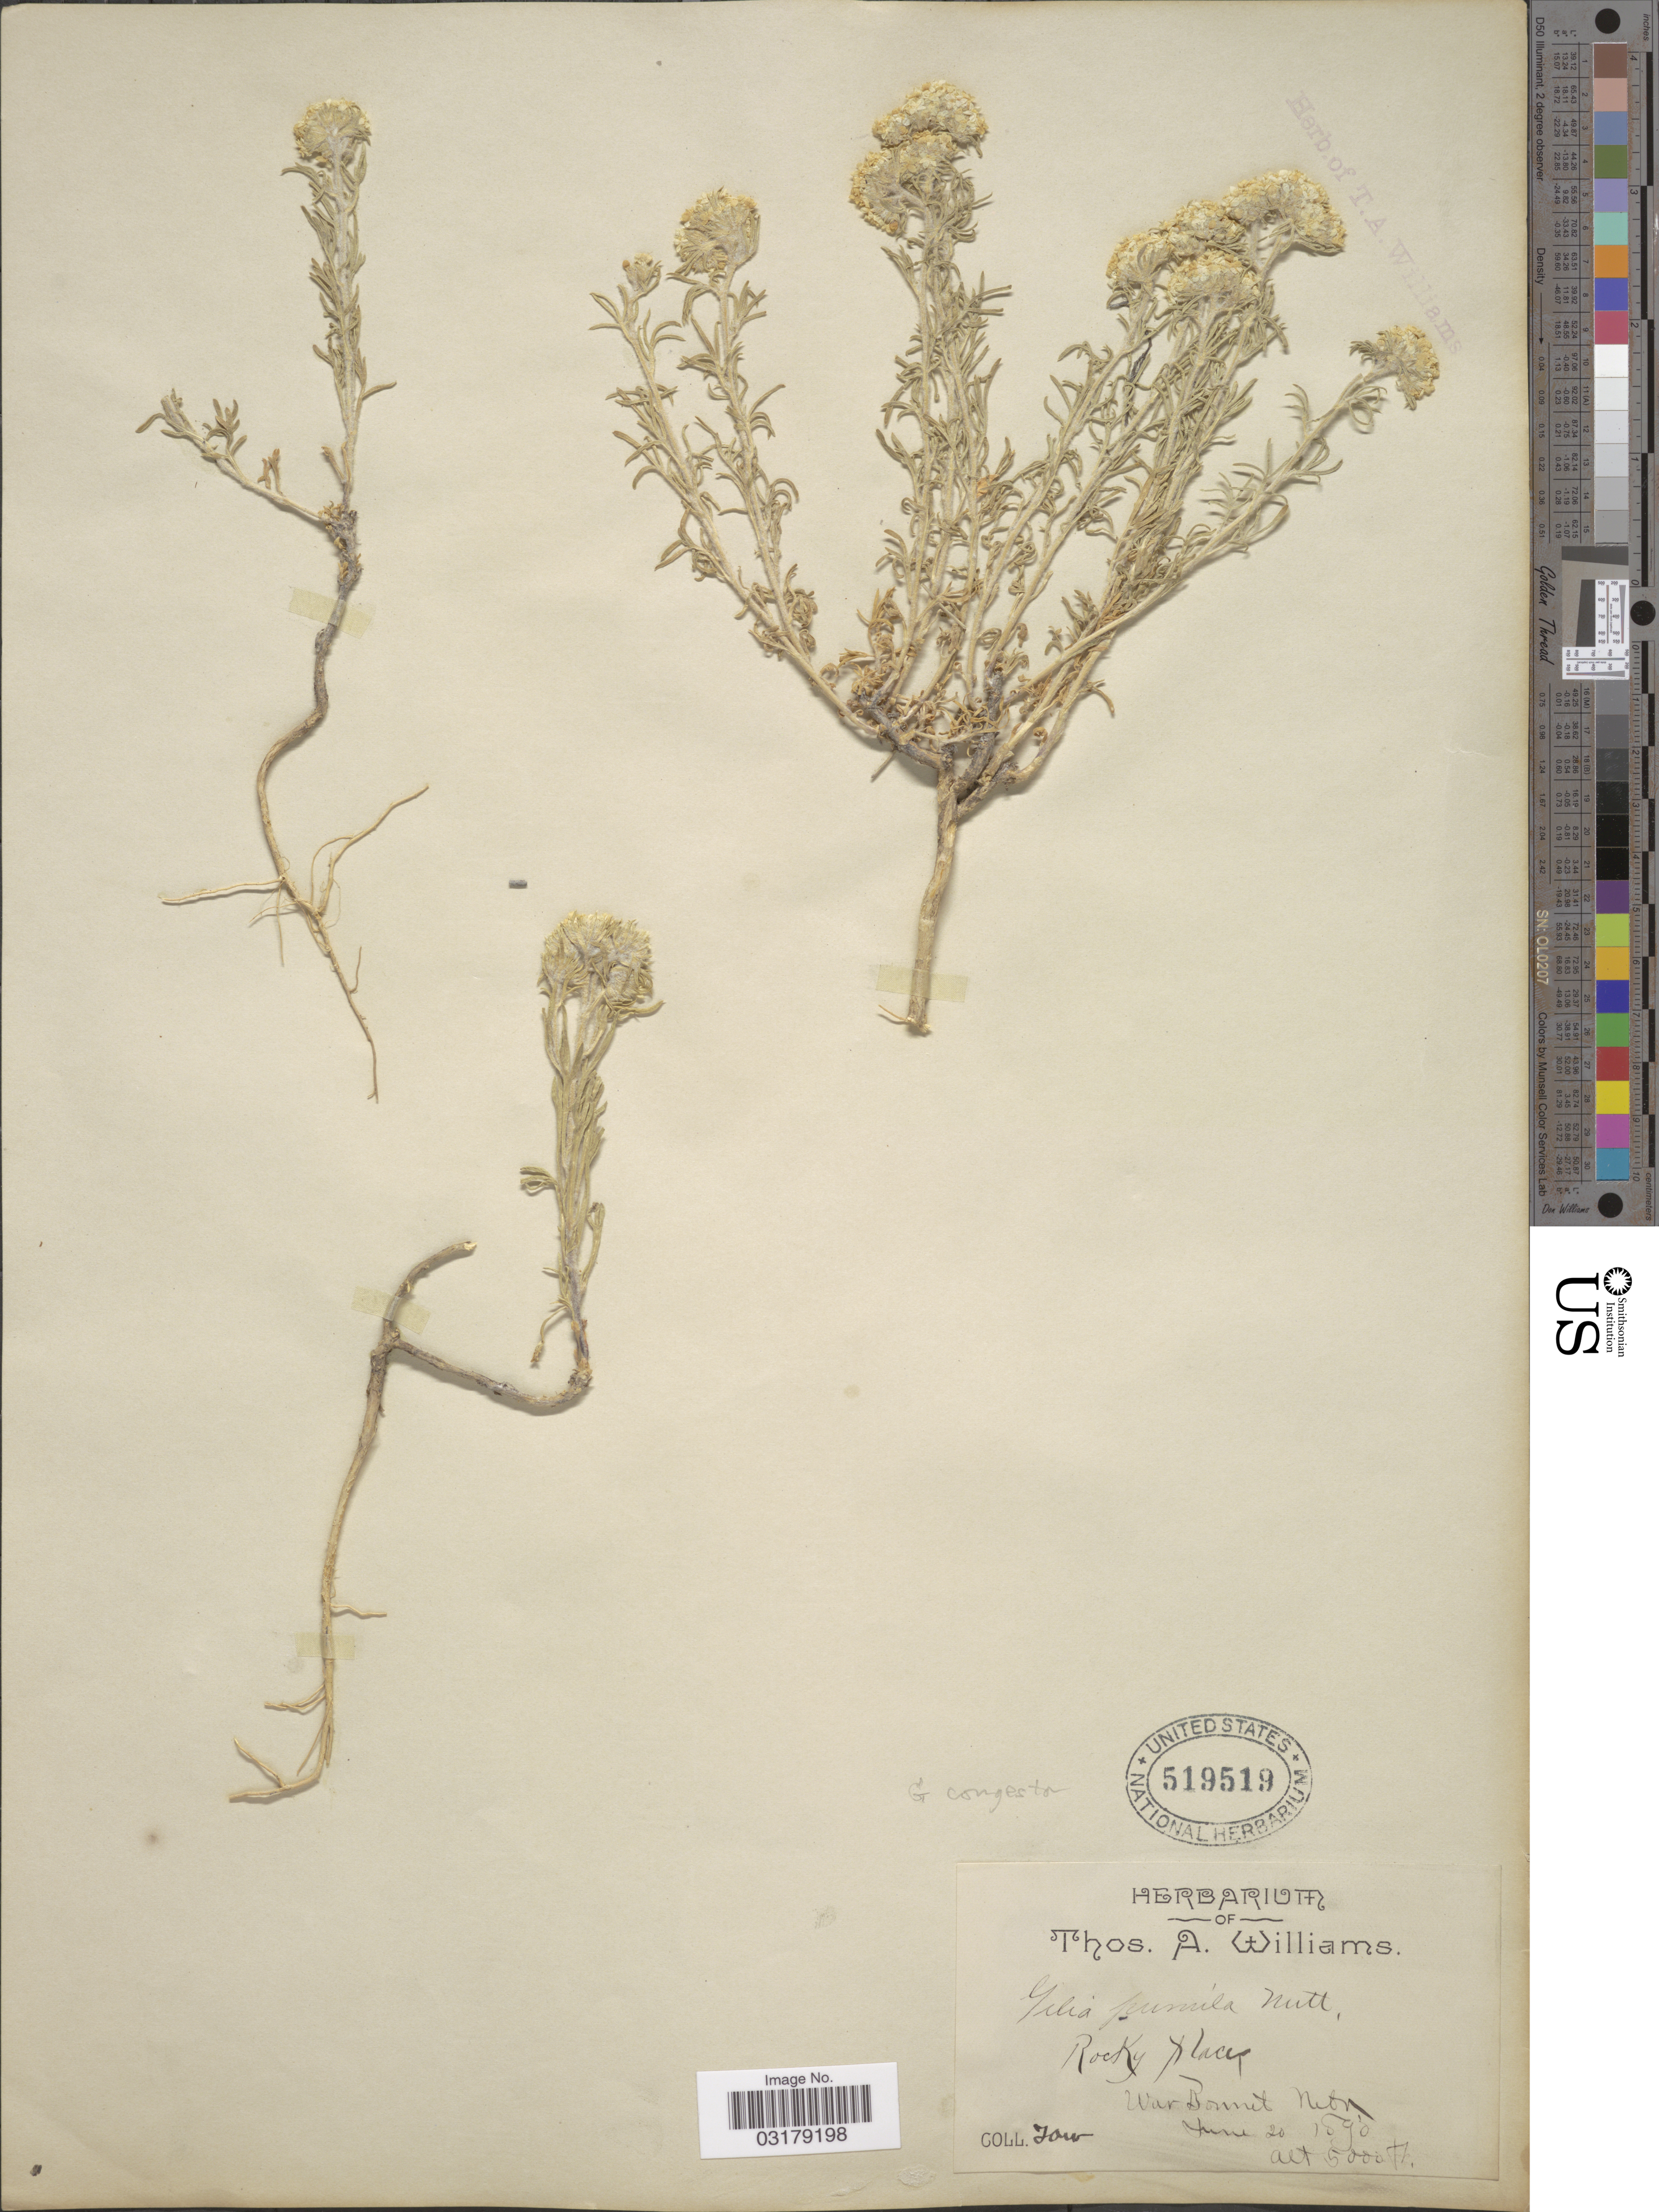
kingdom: Plantae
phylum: Tracheophyta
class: Magnoliopsida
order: Ericales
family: Polemoniaceae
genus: Ipomopsis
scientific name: Ipomopsis congesta subsp. pseudotypica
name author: (Constance & Rollins) A.G. Day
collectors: T. A. Williams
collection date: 1890-06-20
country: United States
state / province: Nebraska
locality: Rocky places. War Bonnet.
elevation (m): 1524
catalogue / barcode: US 519519